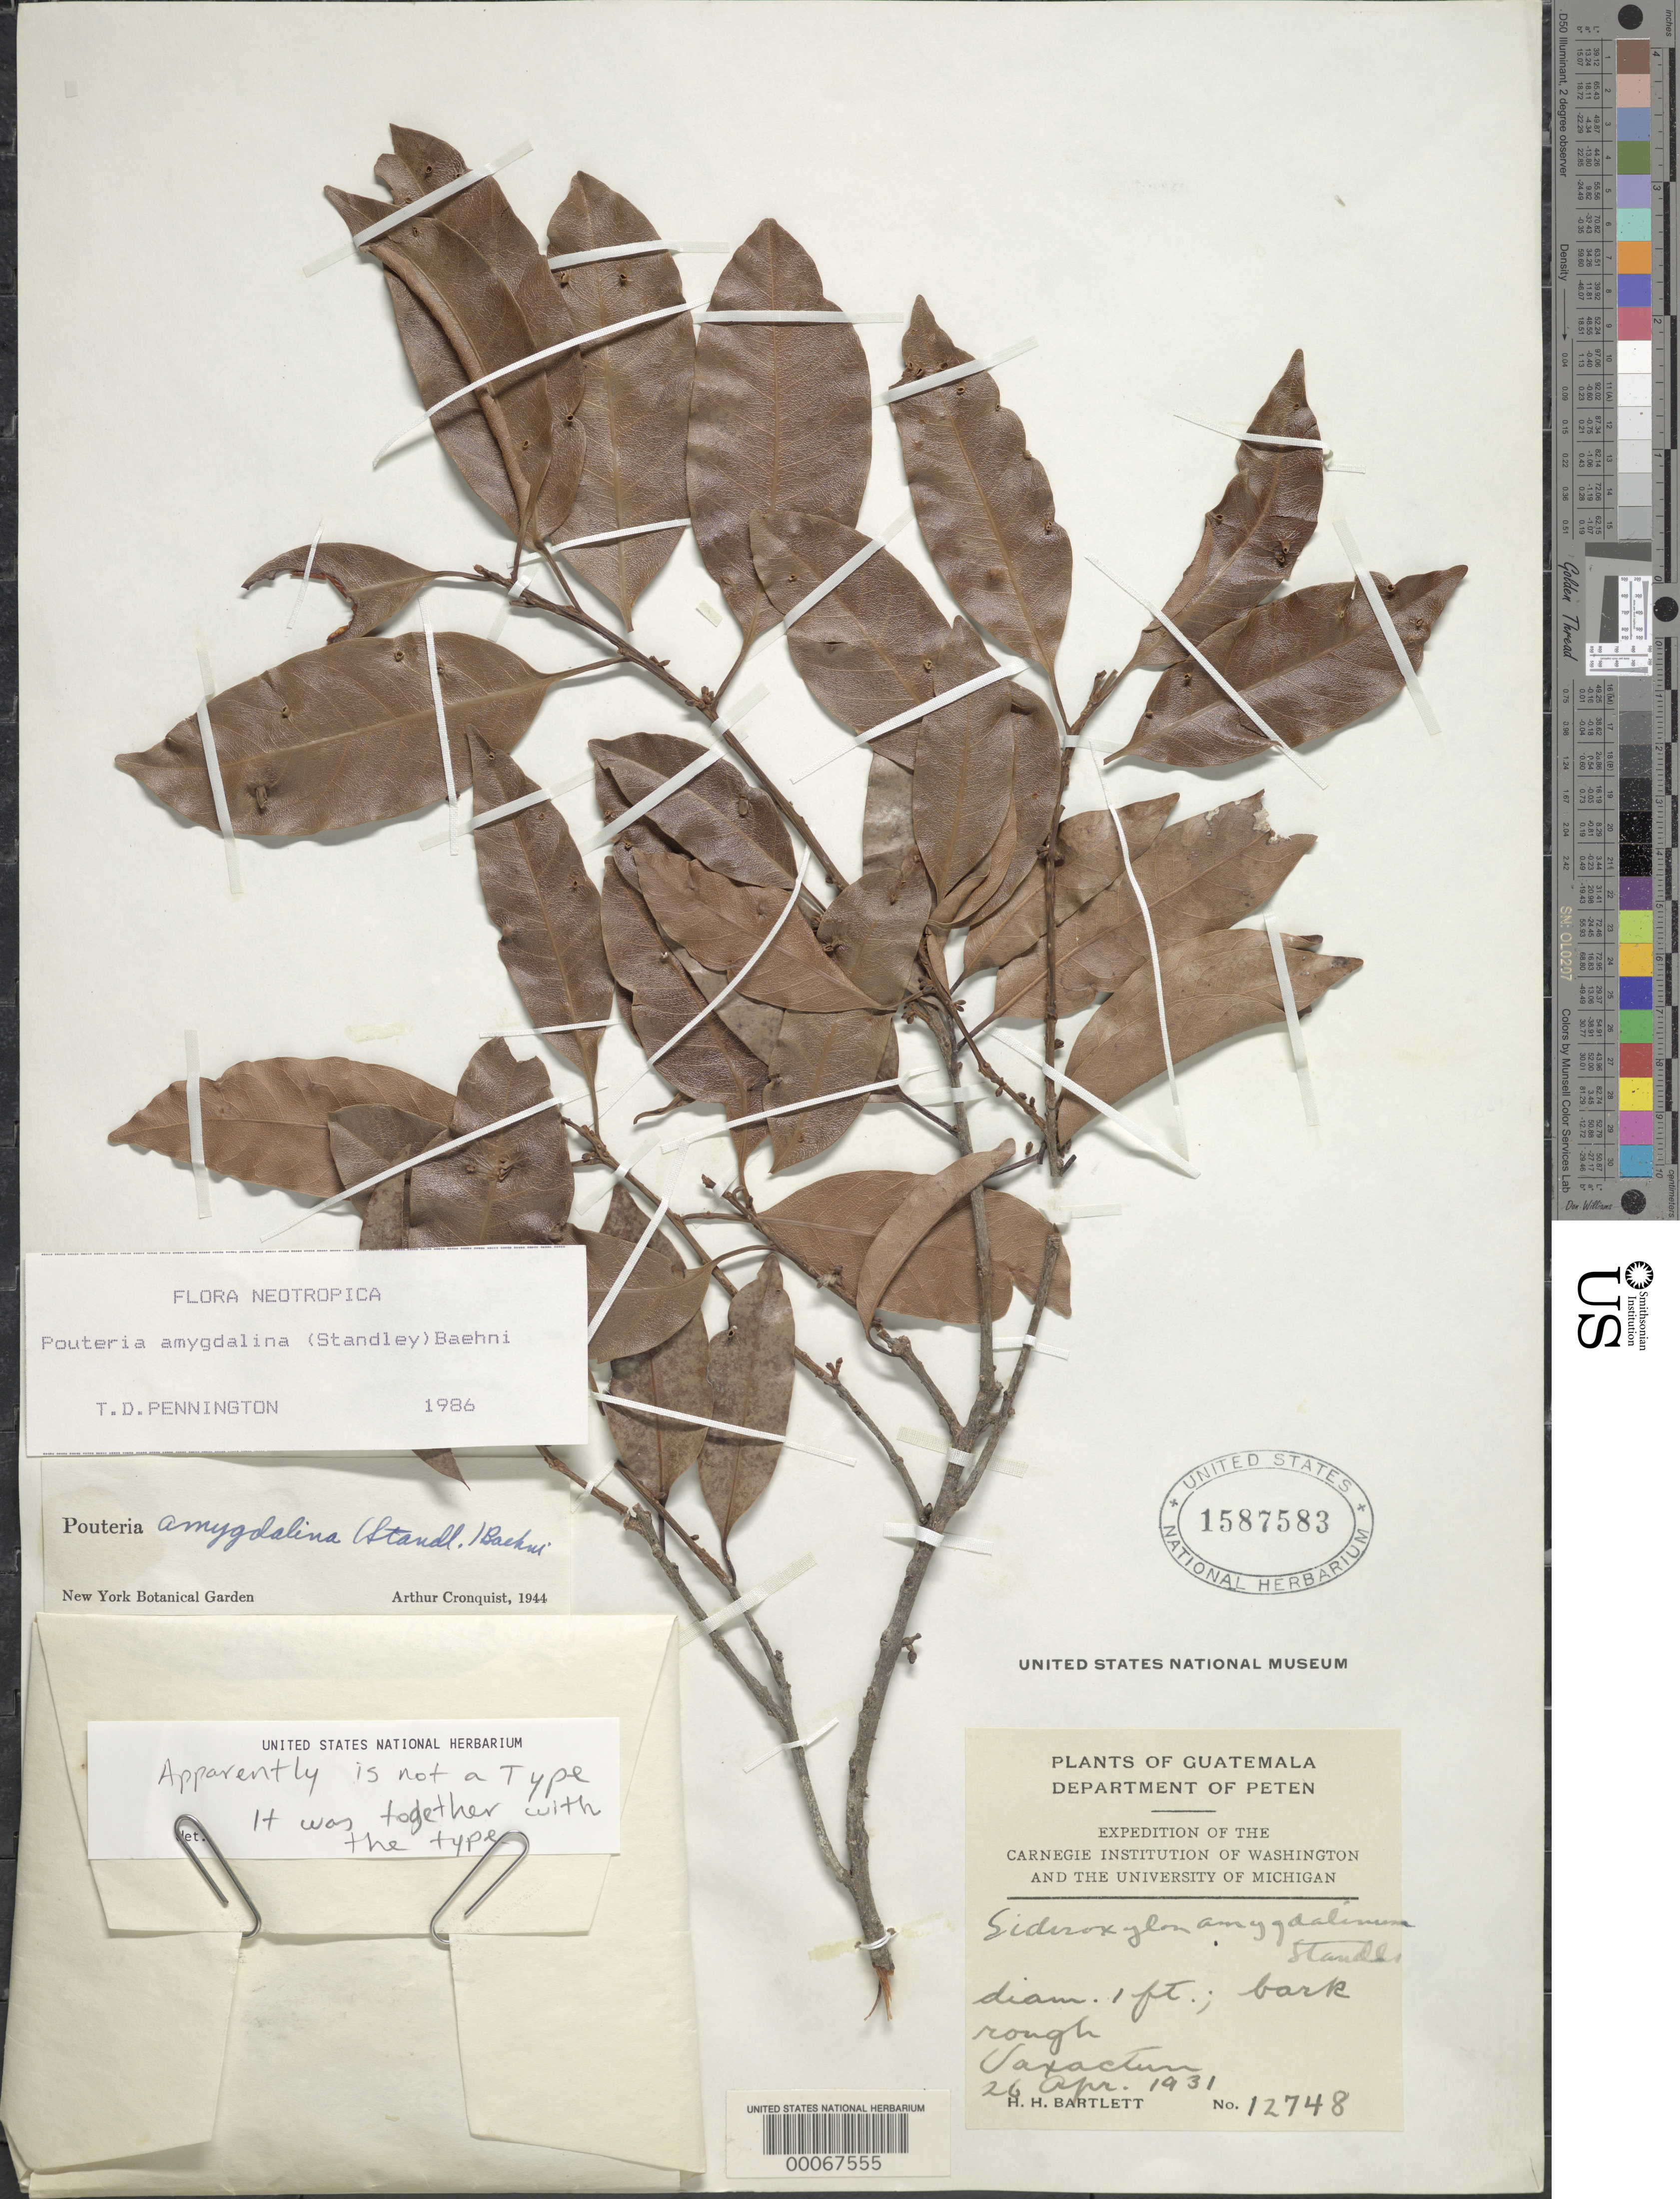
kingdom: Plantae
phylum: Tracheophyta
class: Magnoliopsida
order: Ericales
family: Sapotaceae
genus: Pouteria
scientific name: Pouteria amygdalina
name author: (Standl.) Baehni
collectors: H. H. Bartlett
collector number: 12748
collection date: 1931-04-26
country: Guatemala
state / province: El Petén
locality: Department of Peten. Saxactun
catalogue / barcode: US 1587583